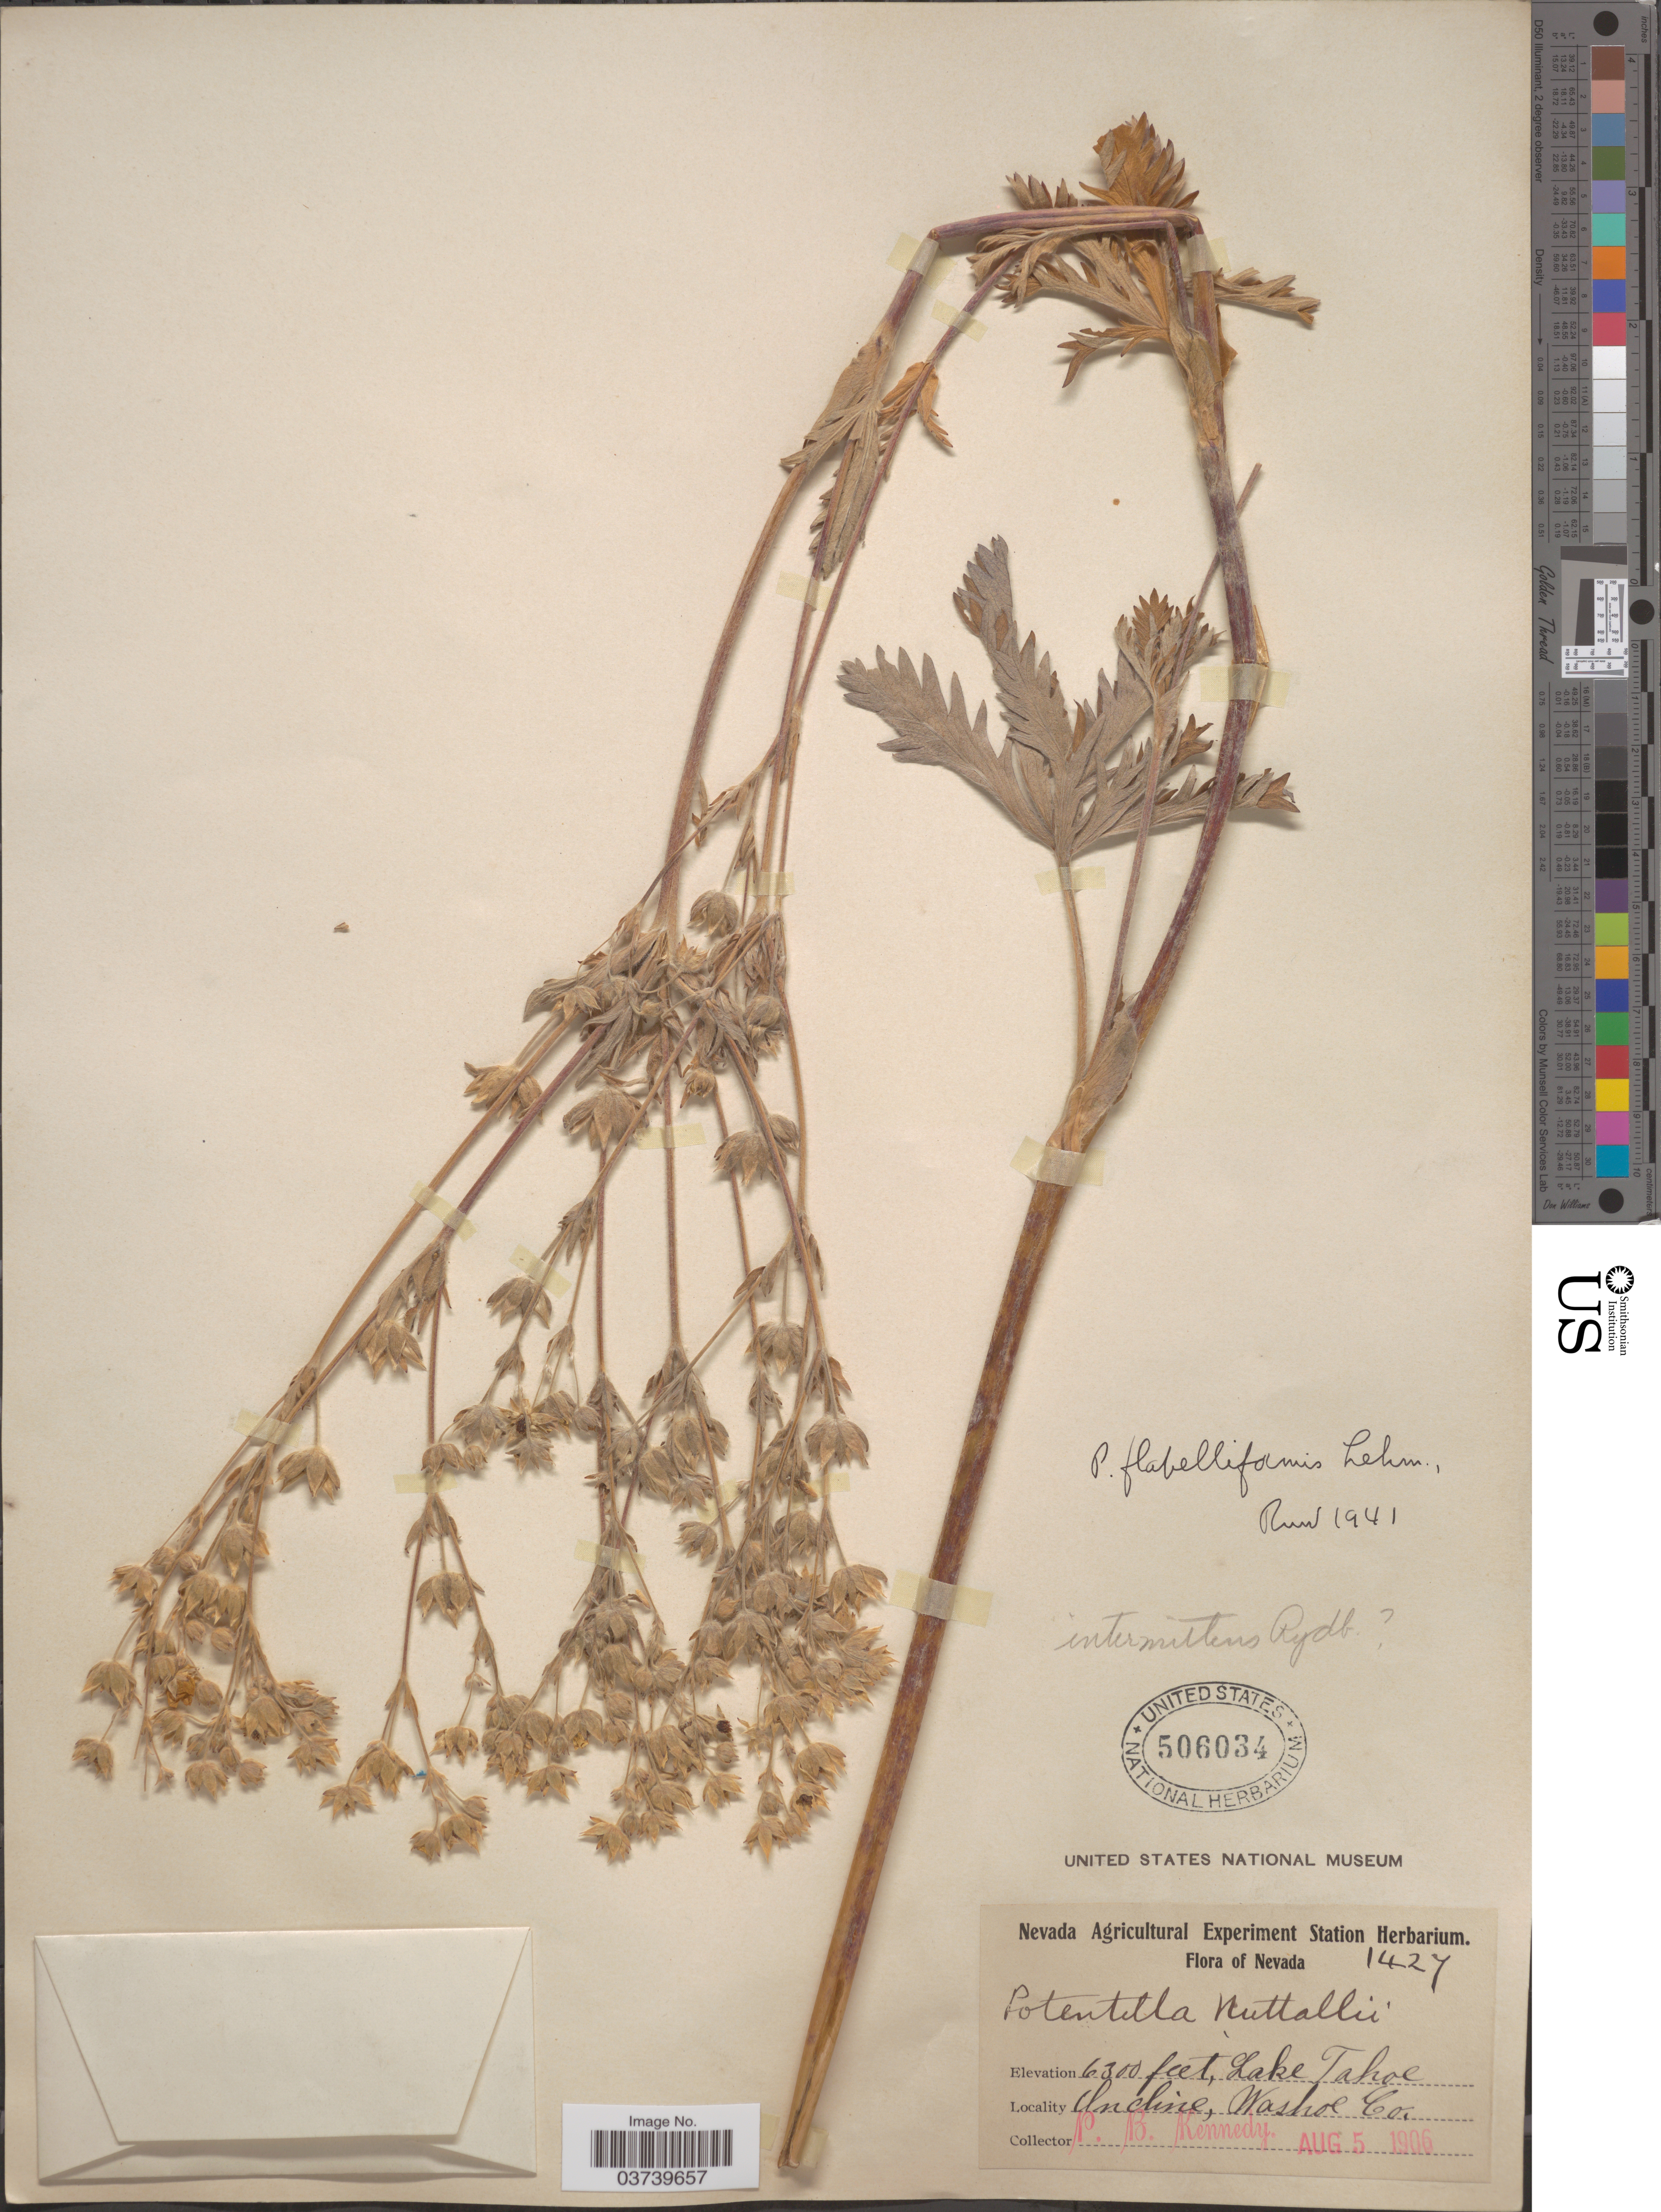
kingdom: Plantae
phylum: Tracheophyta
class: Magnoliopsida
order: Rosales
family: Rosaceae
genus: Potentilla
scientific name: Potentilla gracilis var. flabelliformis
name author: (Lehm.) Nutt.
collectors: P. B. Kennedy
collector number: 1427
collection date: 1906-08-05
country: United States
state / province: Nevada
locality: Lake Tahoe. Incline, Washoe Co.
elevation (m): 1920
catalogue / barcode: US 506034